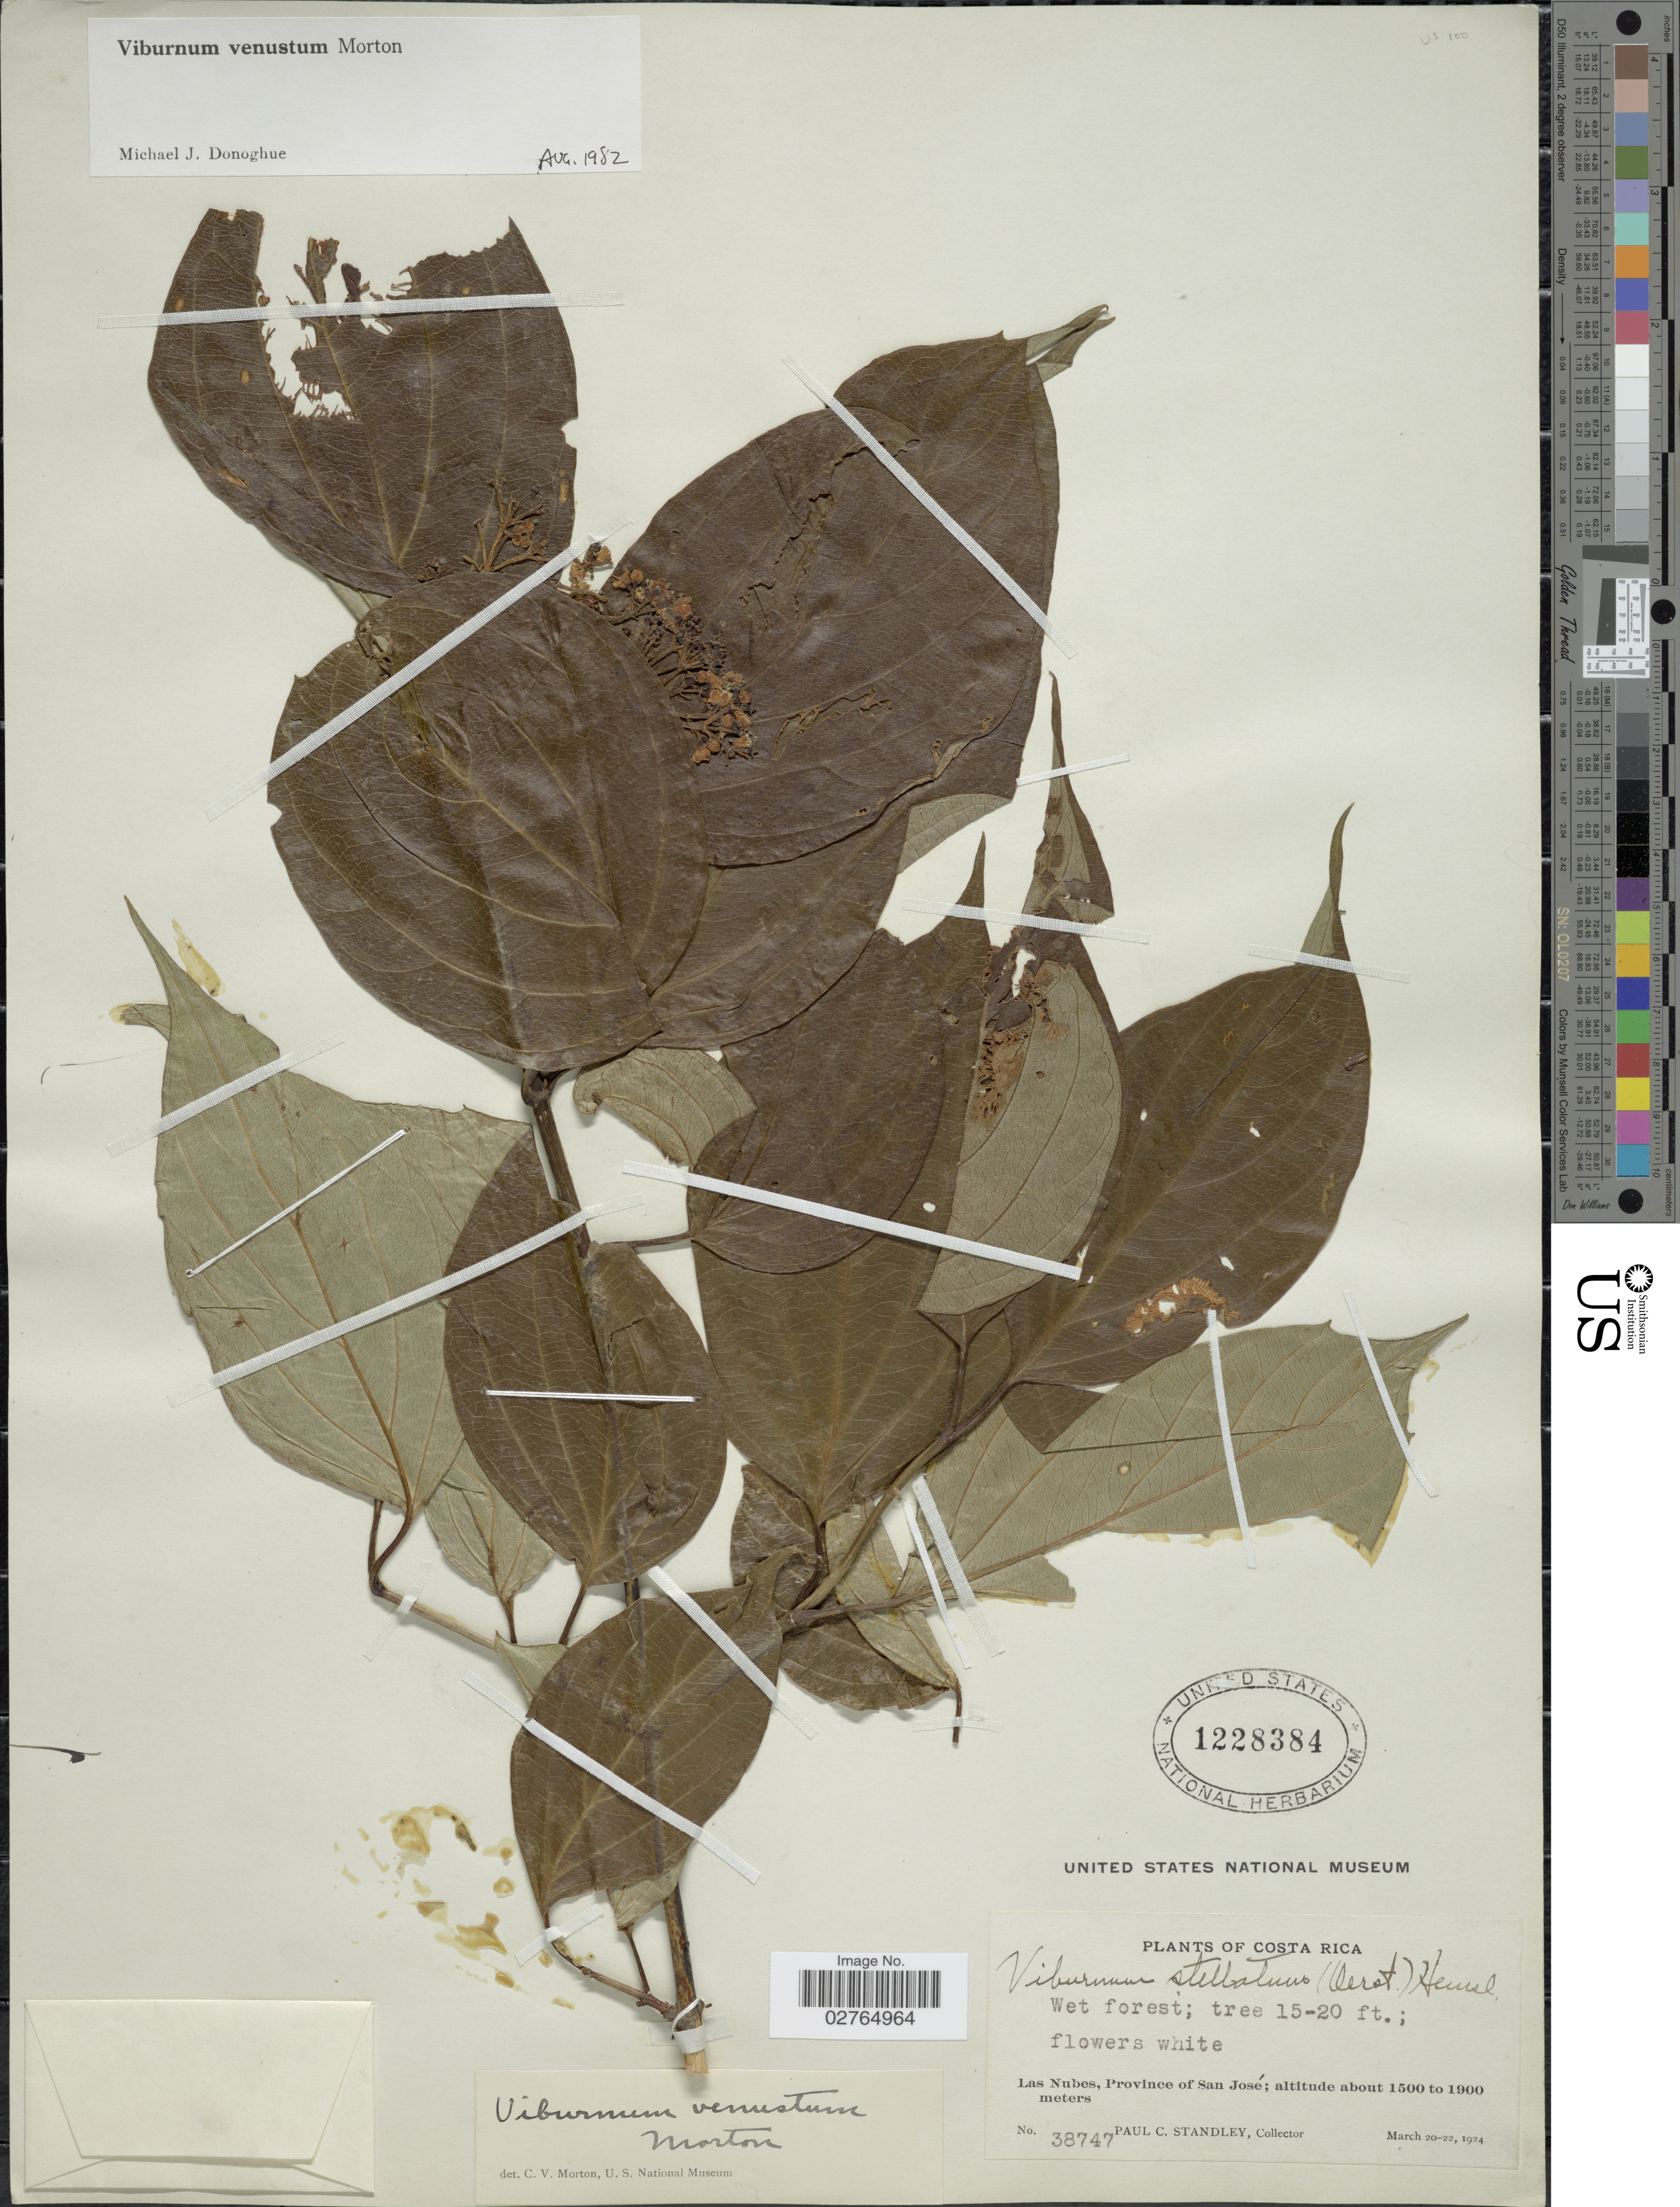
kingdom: Plantae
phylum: Tracheophyta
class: Magnoliopsida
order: Dipsacales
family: Viburnaceae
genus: Viburnum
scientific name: Viburnum venustum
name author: C.V. Morton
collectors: P. C. Standley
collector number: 38747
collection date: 1924-03-20/1924-03-22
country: Costa Rica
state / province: San José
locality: Las Nubes.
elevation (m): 1500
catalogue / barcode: US 1228384